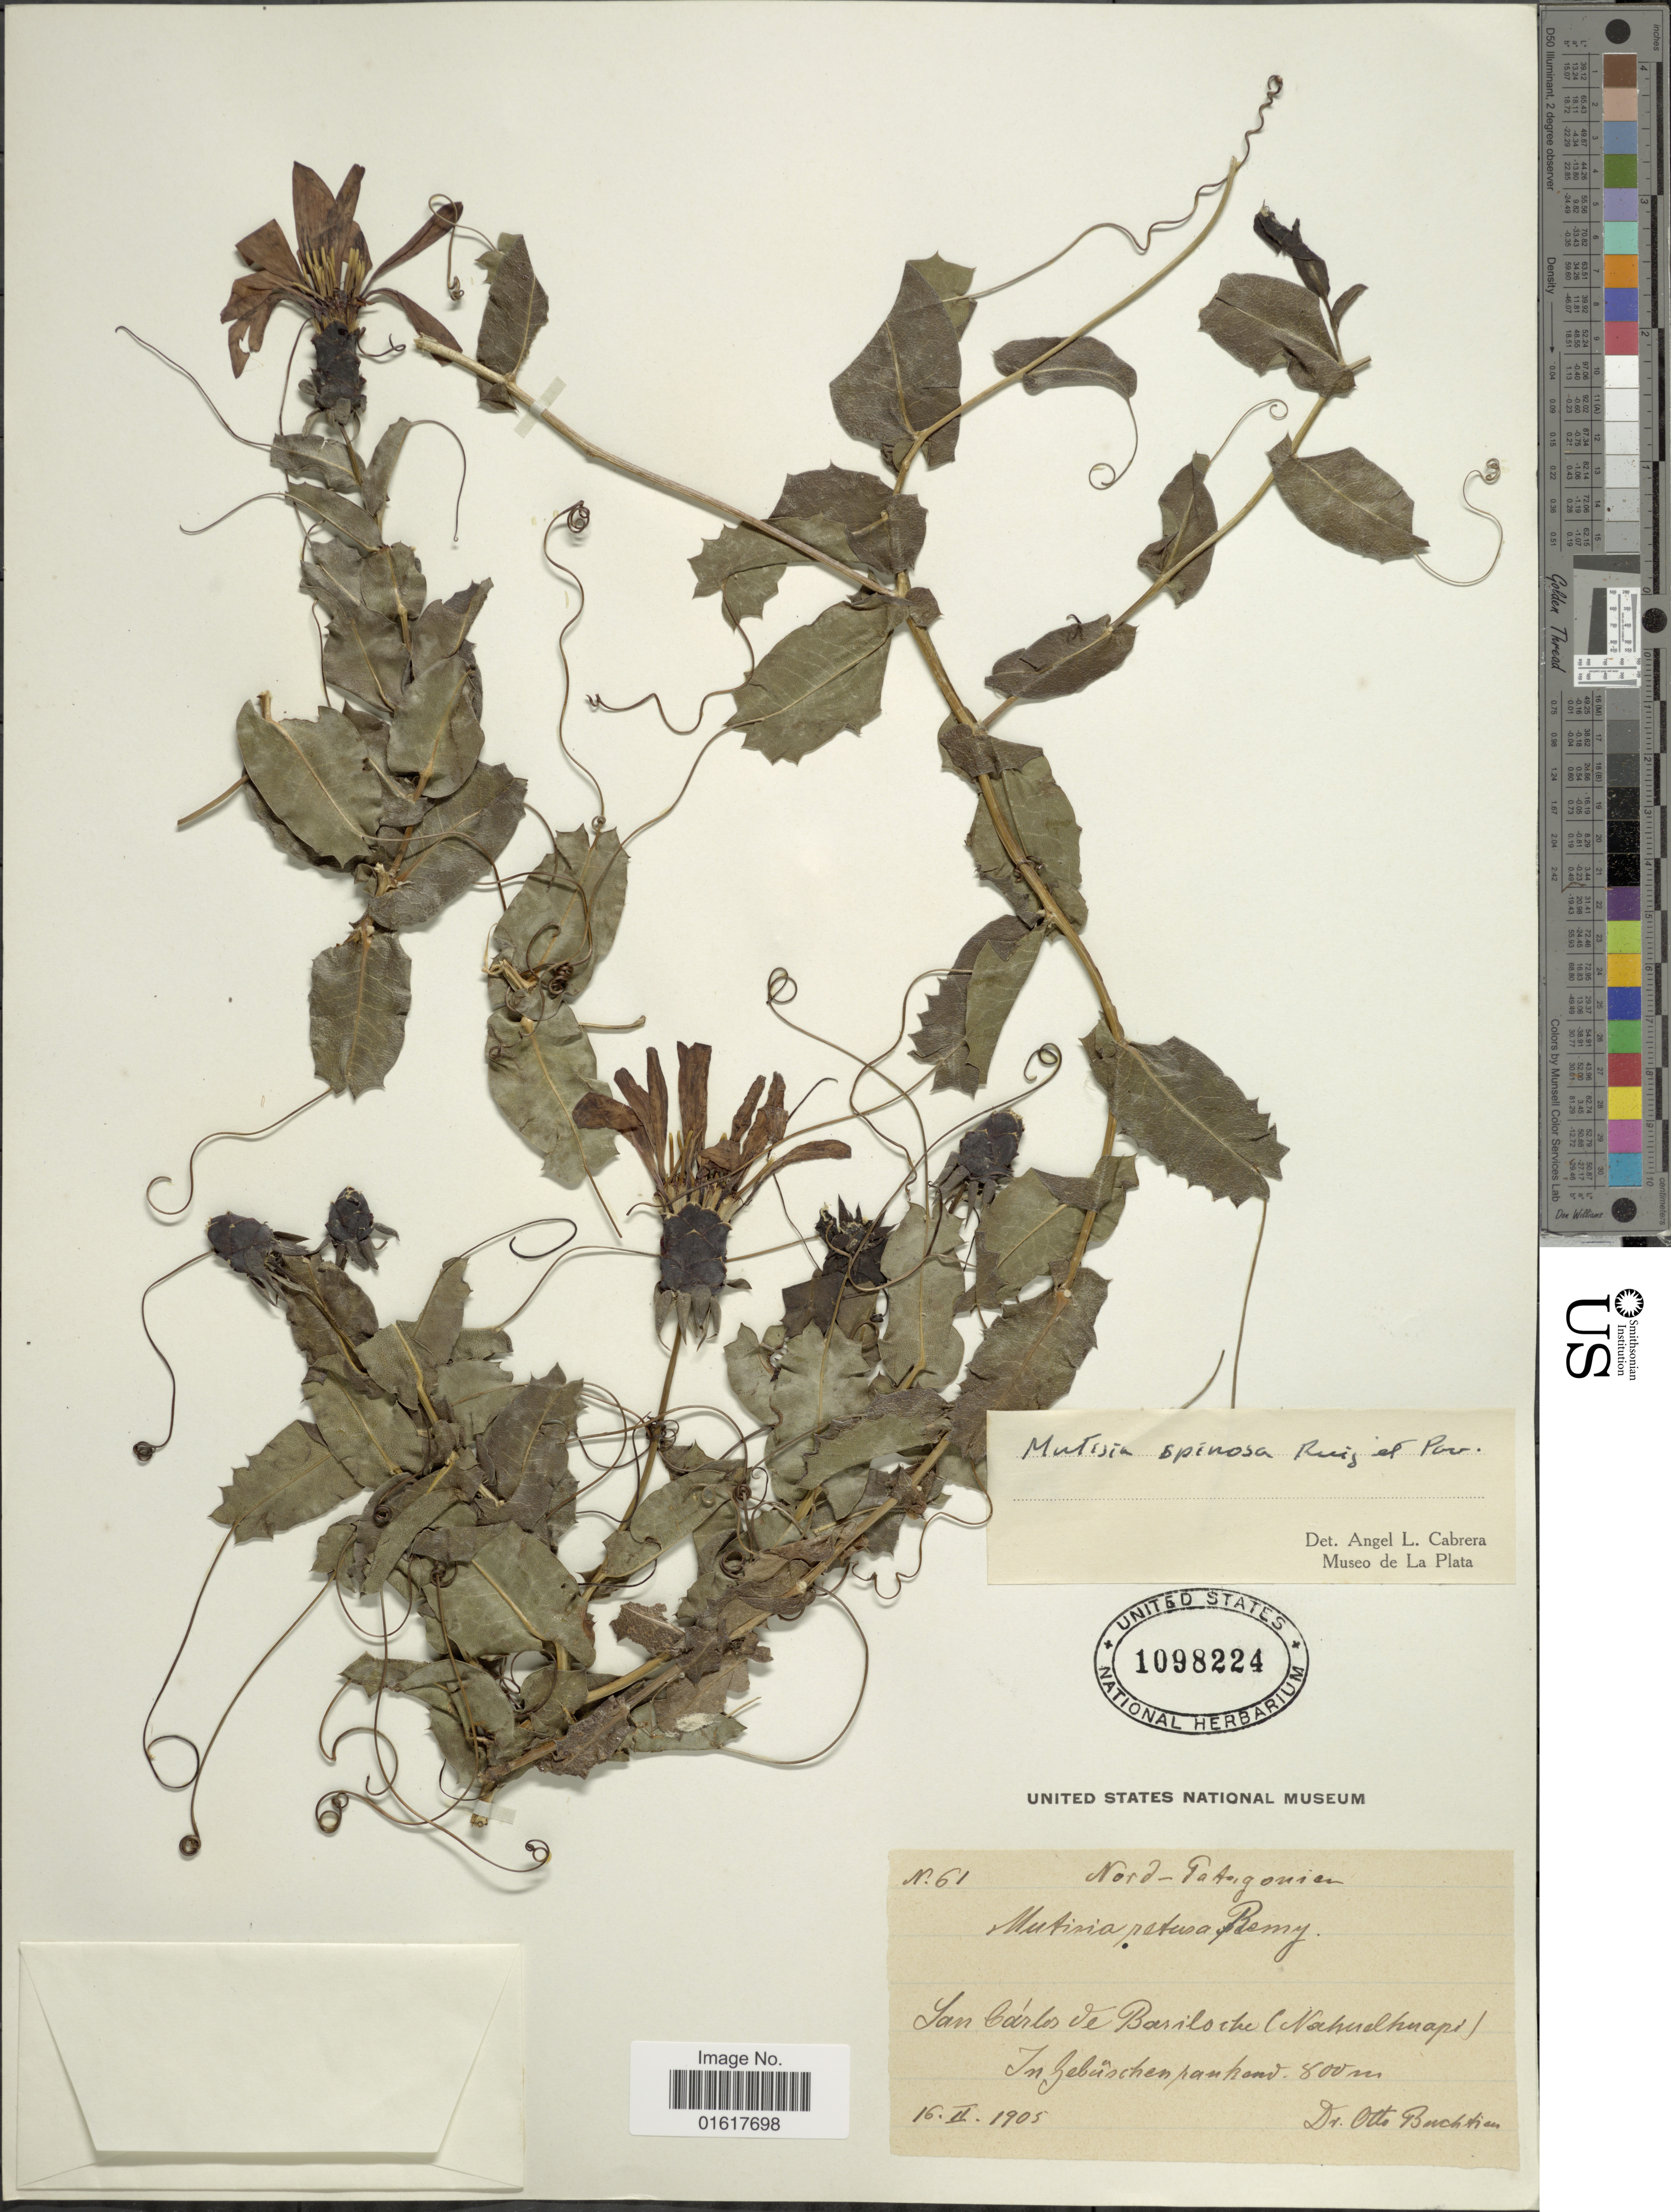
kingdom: Plantae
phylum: Tracheophyta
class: Magnoliopsida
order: Asterales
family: Asteraceae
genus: Mutisia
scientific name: Mutisia spinosa var. spinosa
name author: Ruiz & Pav.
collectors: O. Buchtien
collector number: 61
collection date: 1905-02-16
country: Argentina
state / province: Río Negro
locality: Nord-Patagonien. San Cárlos de Bariloche (Nahuelhuapi).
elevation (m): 800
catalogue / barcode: US 1098224